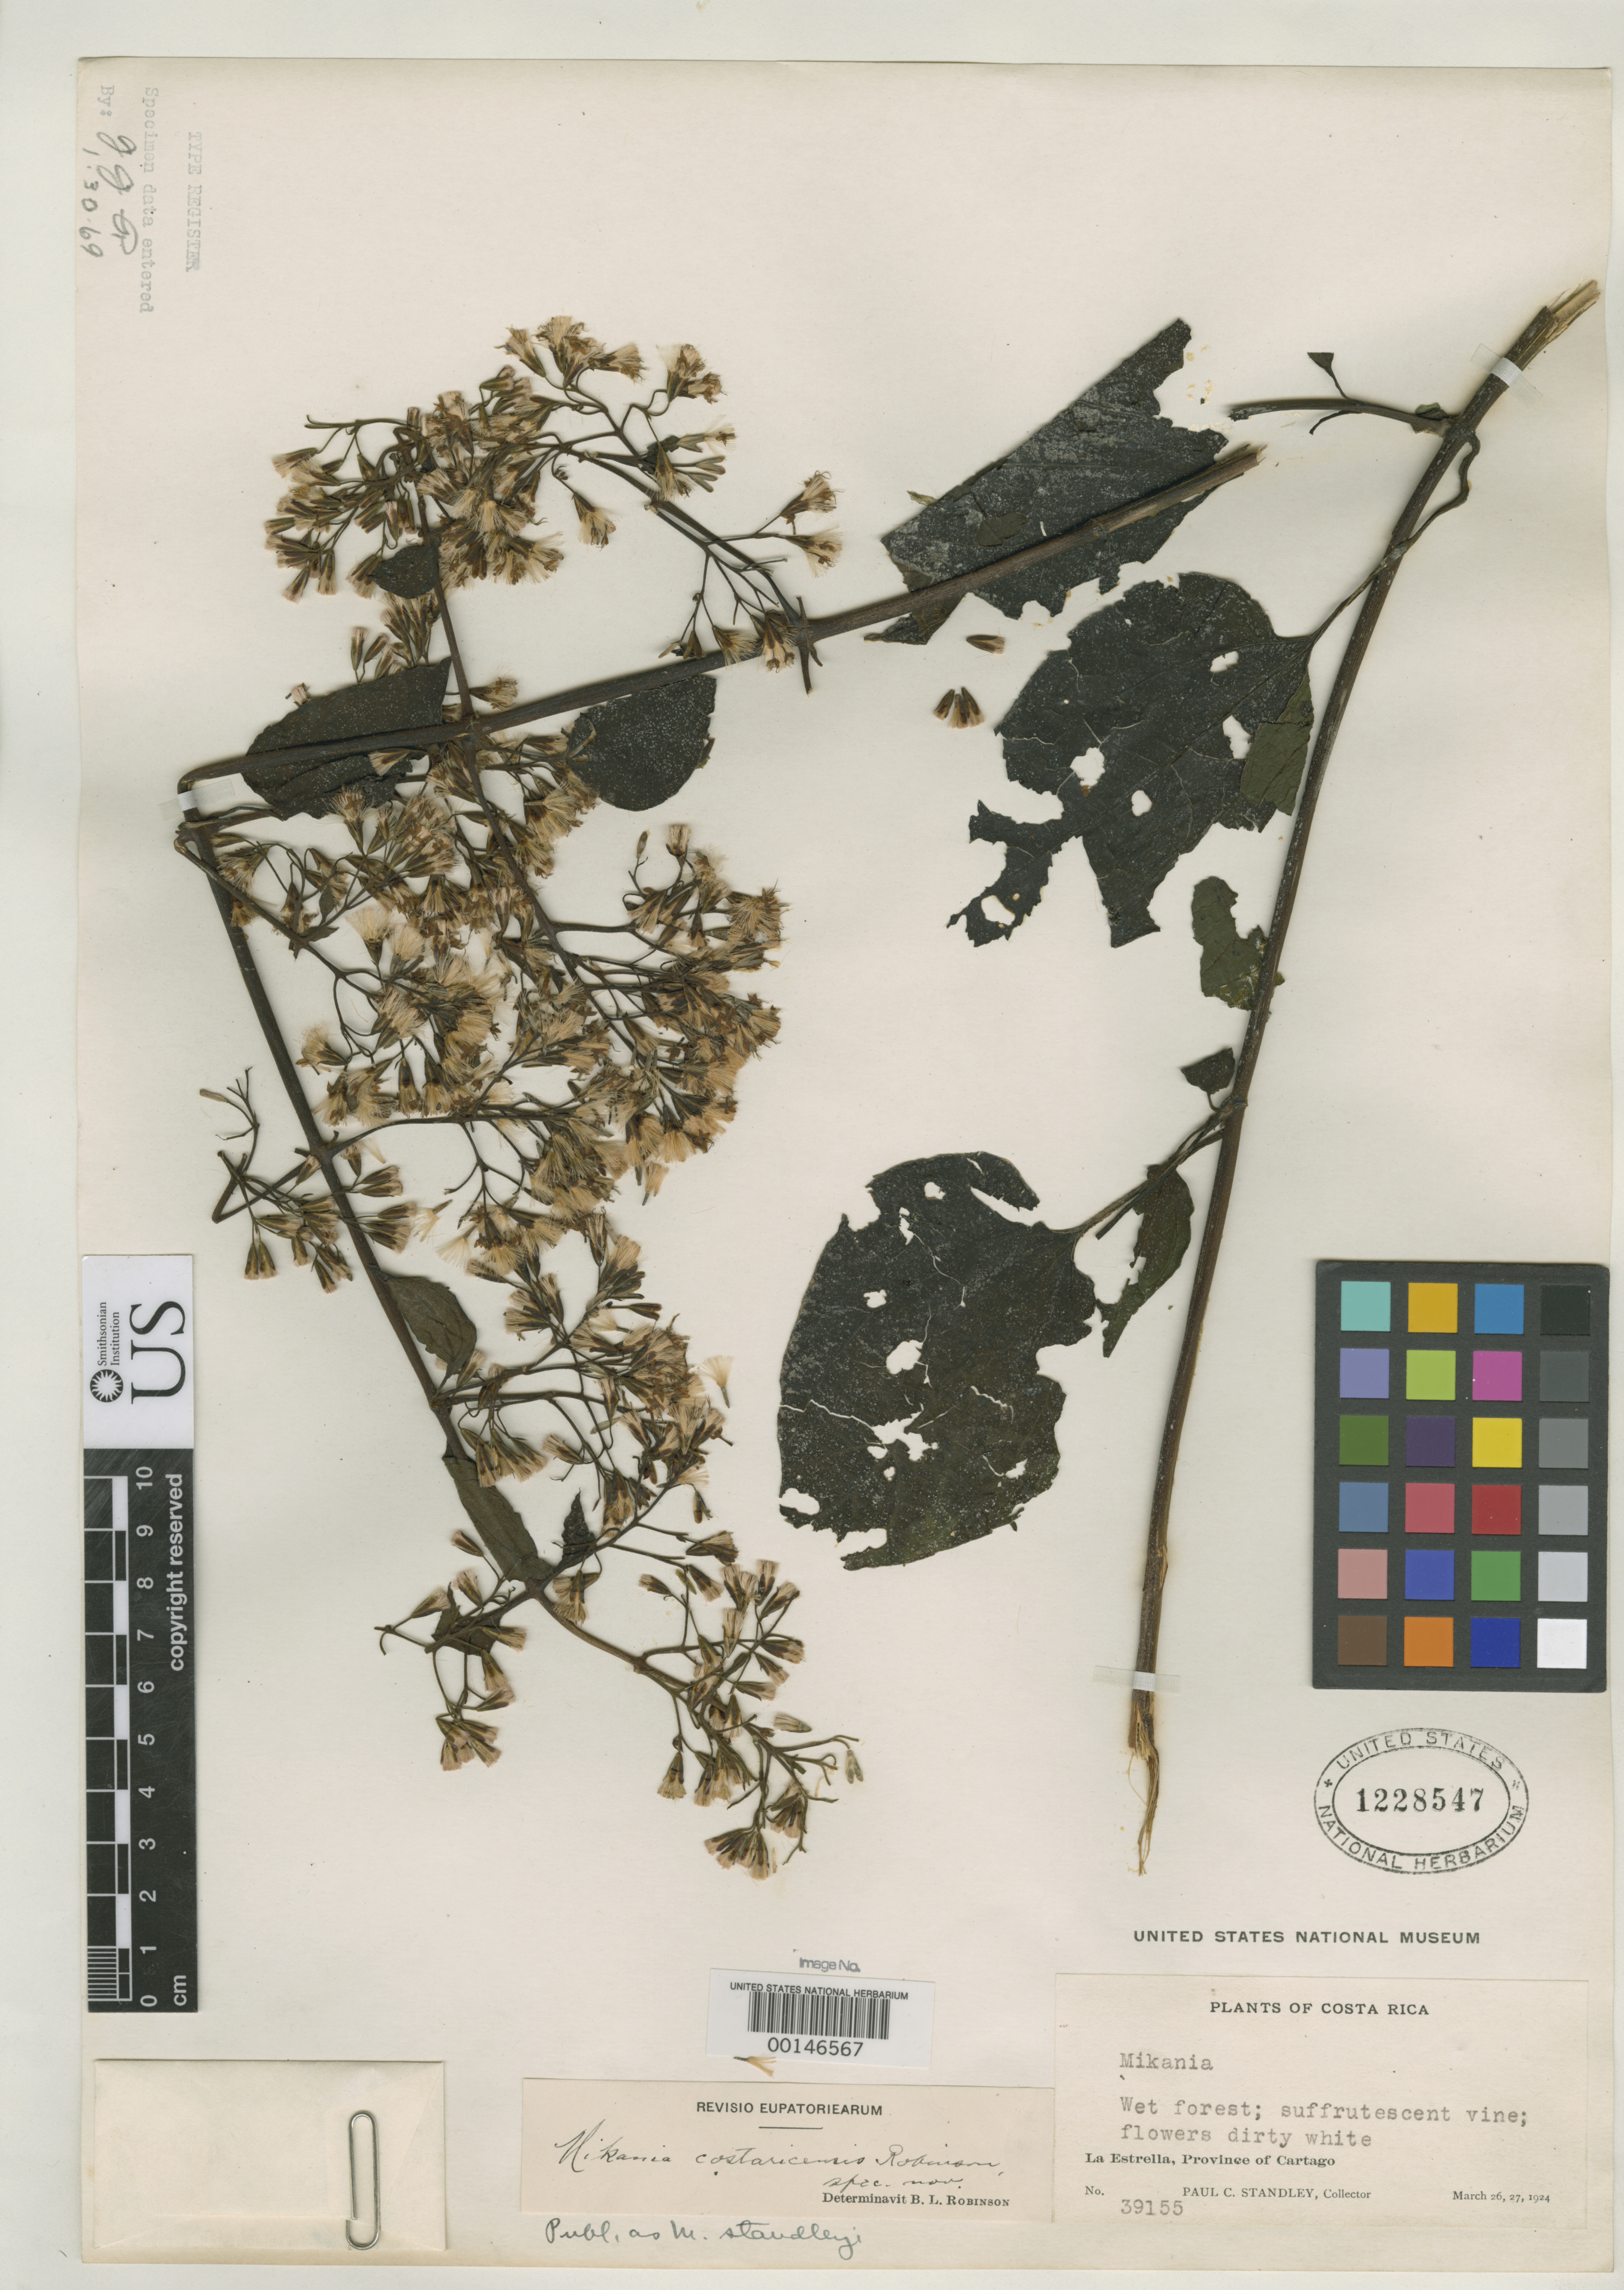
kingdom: Plantae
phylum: Tracheophyta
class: Magnoliopsida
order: Asterales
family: Asteraceae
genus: Mikania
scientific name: Mikania standleyi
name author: B.L. Rob.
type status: Holotype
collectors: P. C. Standley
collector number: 39155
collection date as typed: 26 Mar 1924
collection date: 1924-03-26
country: Costa Rica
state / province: Cartago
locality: La Estrella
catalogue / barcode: US 1228547